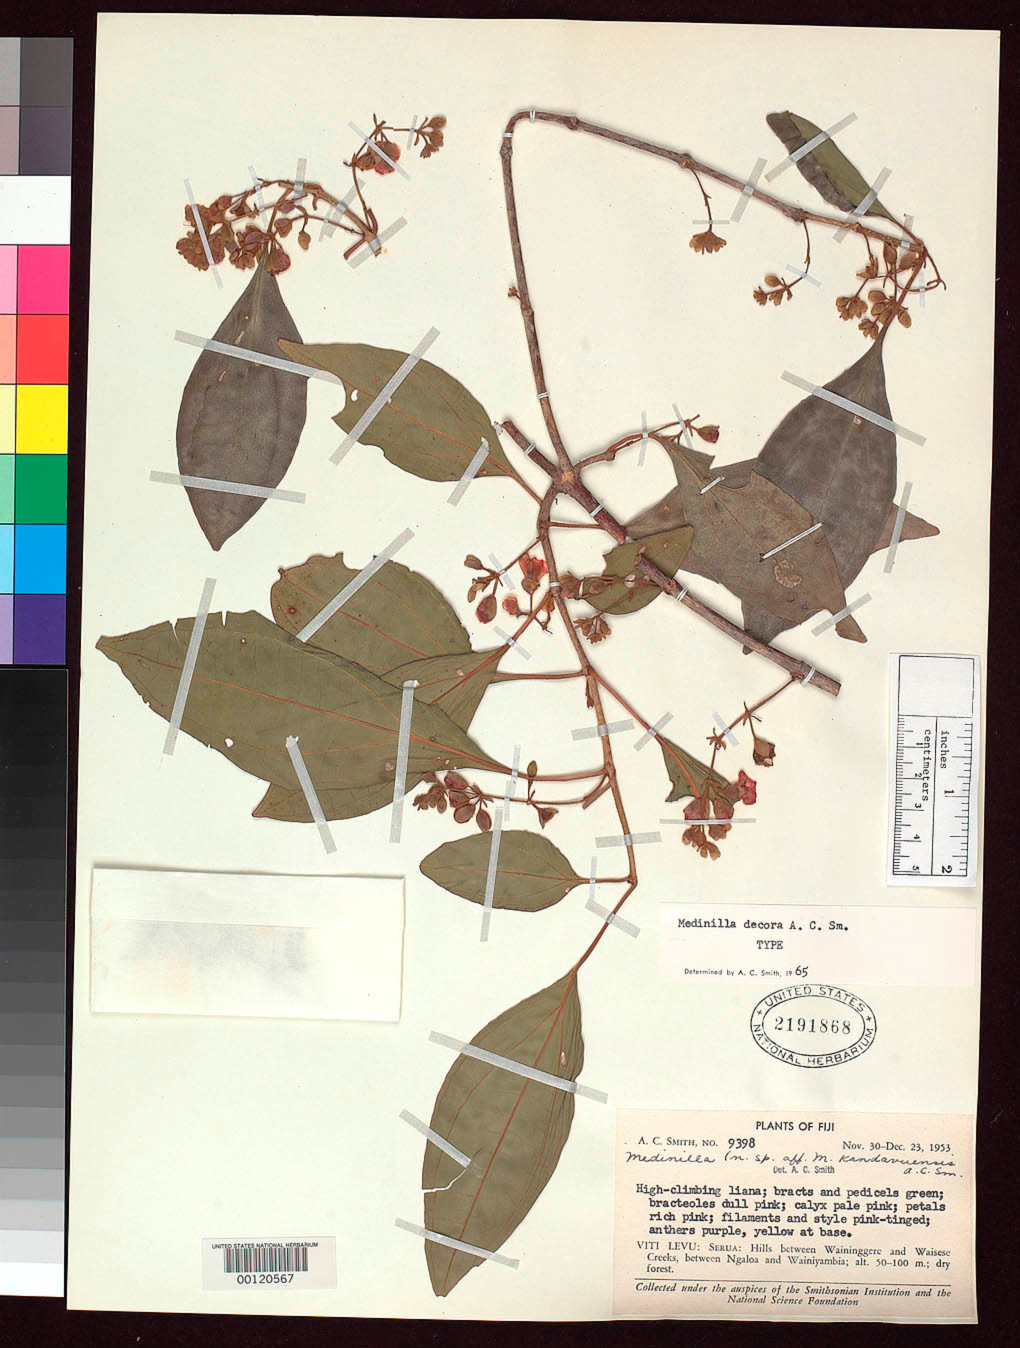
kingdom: Plantae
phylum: Tracheophyta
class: Magnoliopsida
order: Myrtales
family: Melastomataceae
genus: Medinilla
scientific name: Medinilla decora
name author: A.C. Sm.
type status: Holotype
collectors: A. C. Smith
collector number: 9398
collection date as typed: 30 Nov 1953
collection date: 1953-11-30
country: Fiji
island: Viti Levu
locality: Between Waininggere and Waisese Creeks, between Ngaloa and Wainiyambia. [Viti Levu Group]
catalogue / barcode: US 2191868